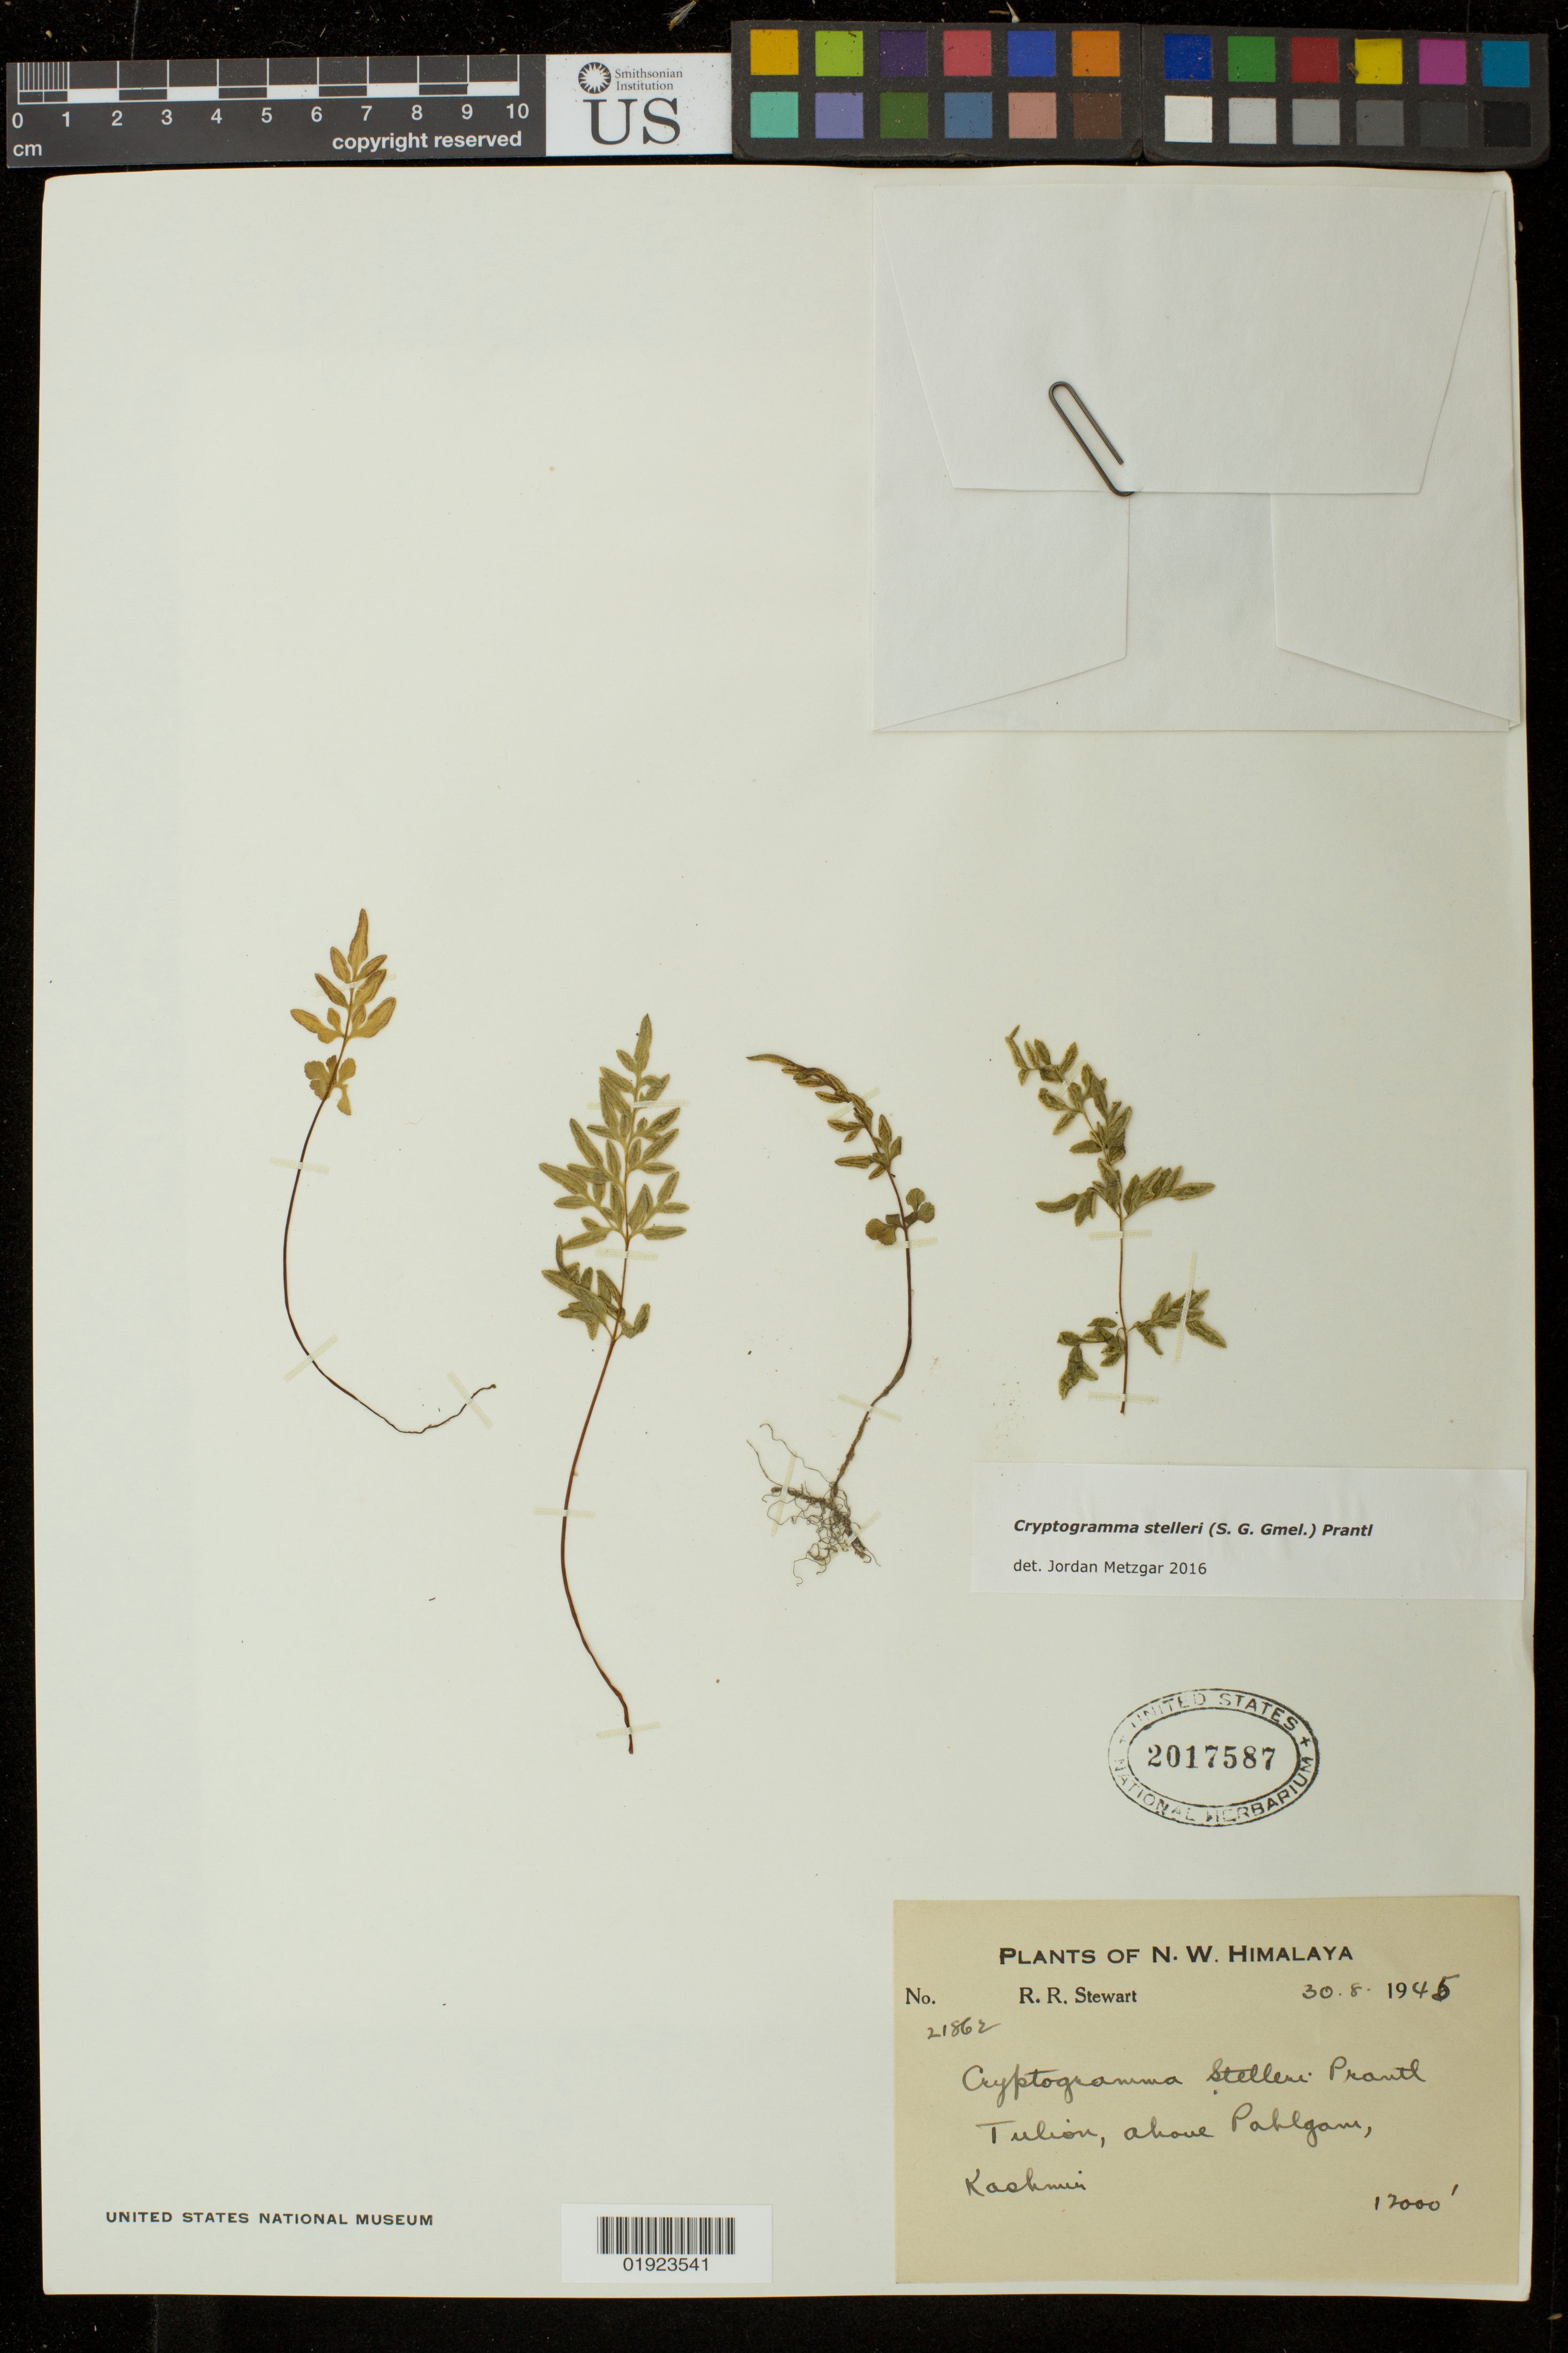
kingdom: Plantae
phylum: Tracheophyta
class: Polypodiopsida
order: Polypodiales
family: Pteridaceae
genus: Cryptogramma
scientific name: Cryptogramma stelleri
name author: (S.G. Gmel.) Prantl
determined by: Metzgar, Jordan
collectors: R. R. Stewart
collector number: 21862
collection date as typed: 30.8.1945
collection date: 1945-08-30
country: India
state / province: Jammu and Kashmir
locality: Tulion, above Pahlgam, Kashmir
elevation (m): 3658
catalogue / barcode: US 2017587